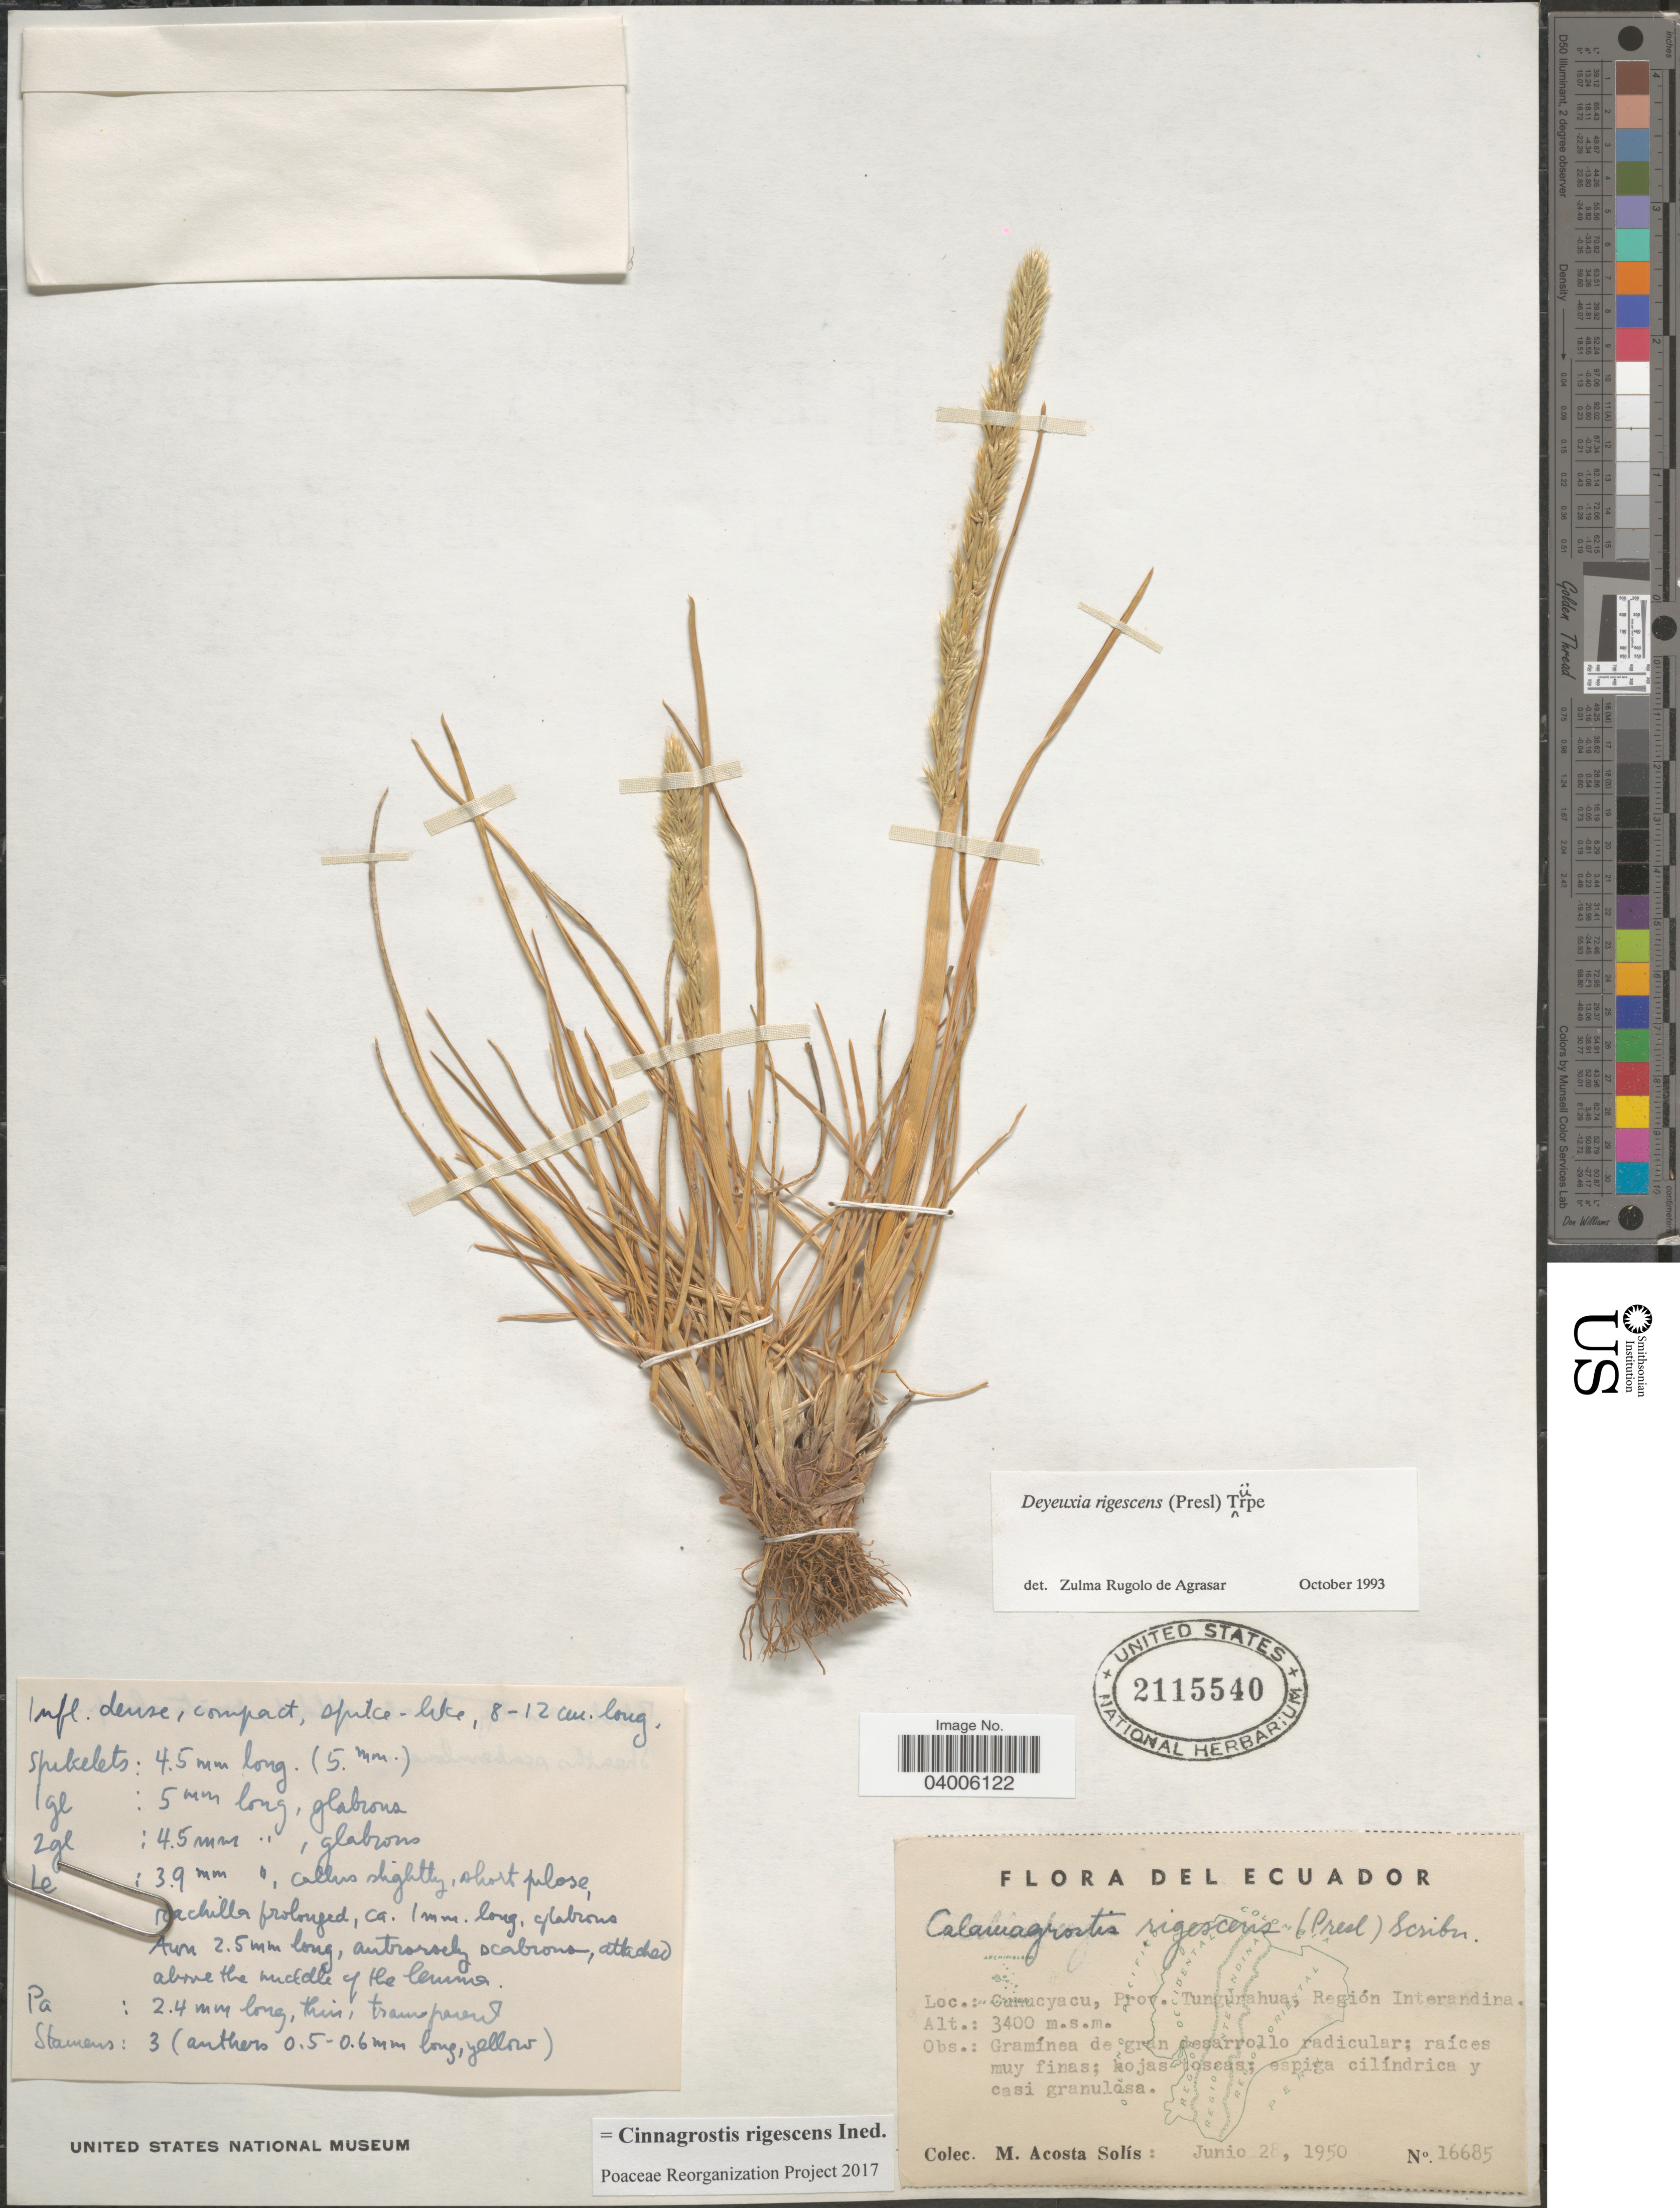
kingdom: Plantae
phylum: Tracheophyta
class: Liliopsida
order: Poales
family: Poaceae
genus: Cinnagrostis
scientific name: Cinnagrostis rigescens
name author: (J. Presl) P.M. Peterson et al.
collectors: M. Acosta Solis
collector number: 16685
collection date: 1950-06-28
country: Ecuador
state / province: Tungurahua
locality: Cunucyacu, Región Interandina.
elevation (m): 3400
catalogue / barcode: US 2115540